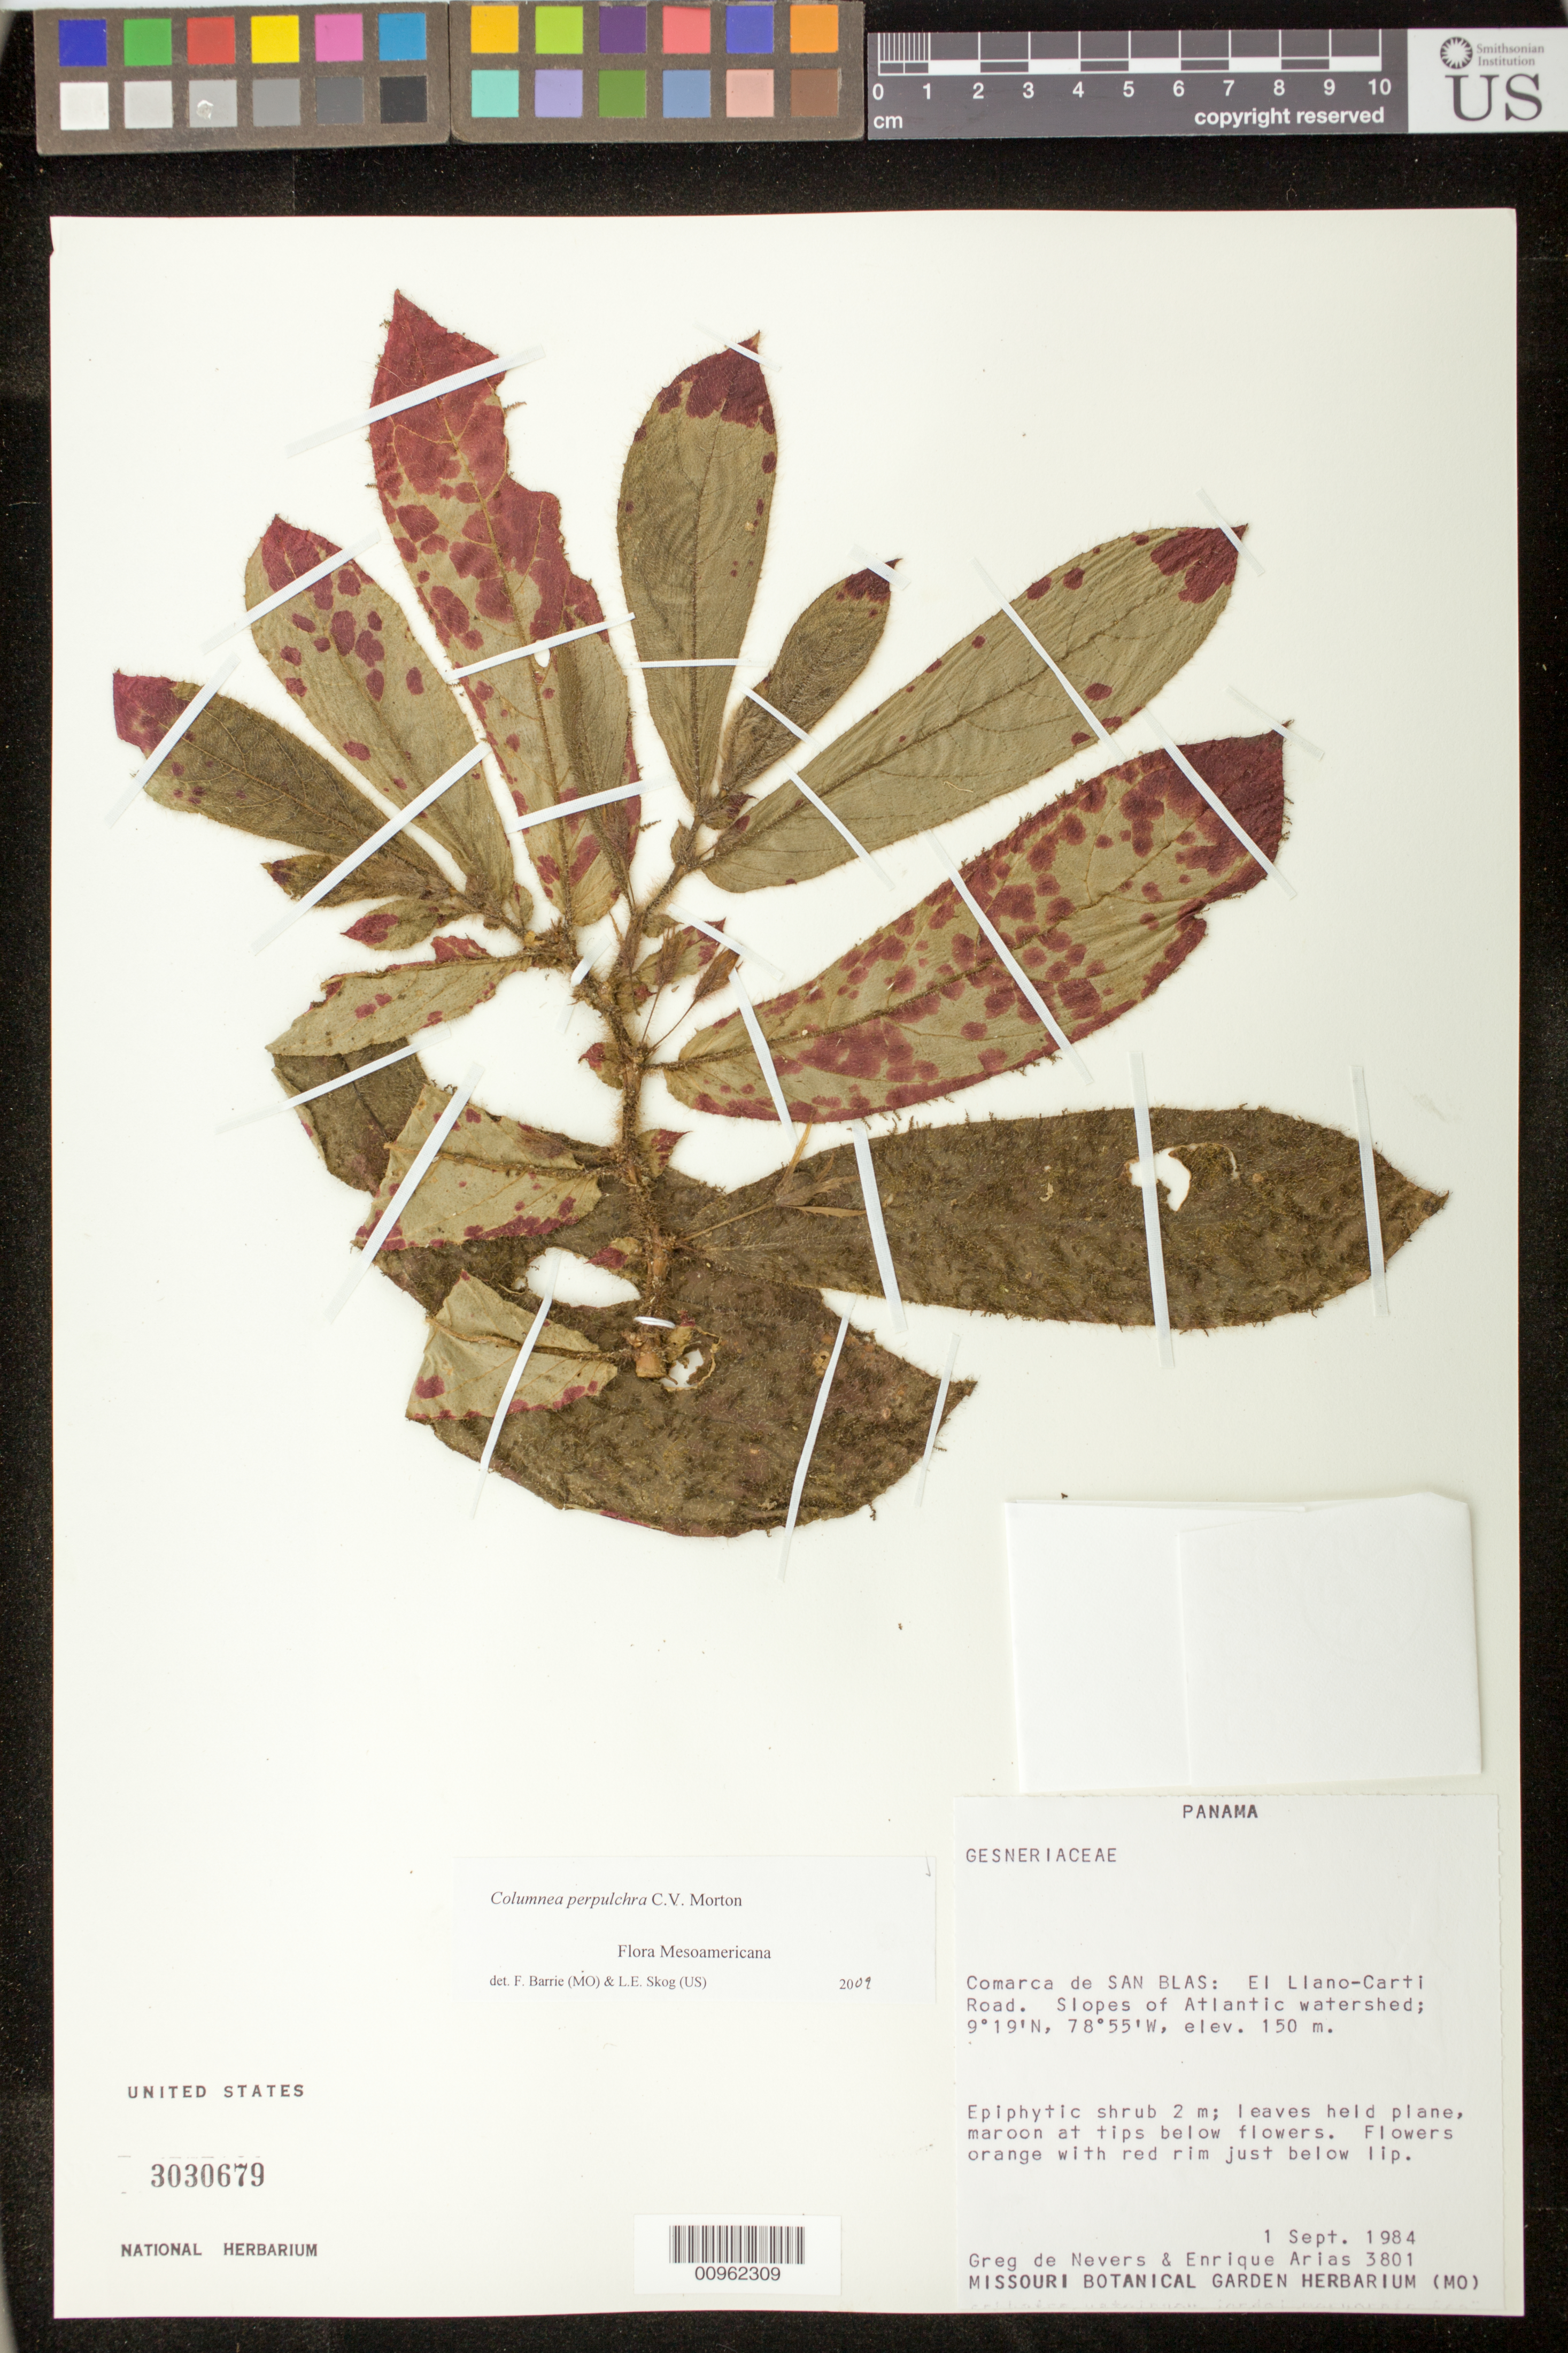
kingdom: Plantae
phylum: Tracheophyta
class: Magnoliopsida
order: Lamiales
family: Gesneriaceae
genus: Columnea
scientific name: Columnea perpulchra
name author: C.V. Morton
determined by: Barrie, F. R.; Skog, Laurence E.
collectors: G. C. de Nevers & E. Arias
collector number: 3801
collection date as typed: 01 Sep 1984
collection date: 1984-09-01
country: Panama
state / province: Kuna Yala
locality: Comarca de San Blas: El Llano-Carti road, slopes of Atlantic watershed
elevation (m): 150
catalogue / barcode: US 3030679